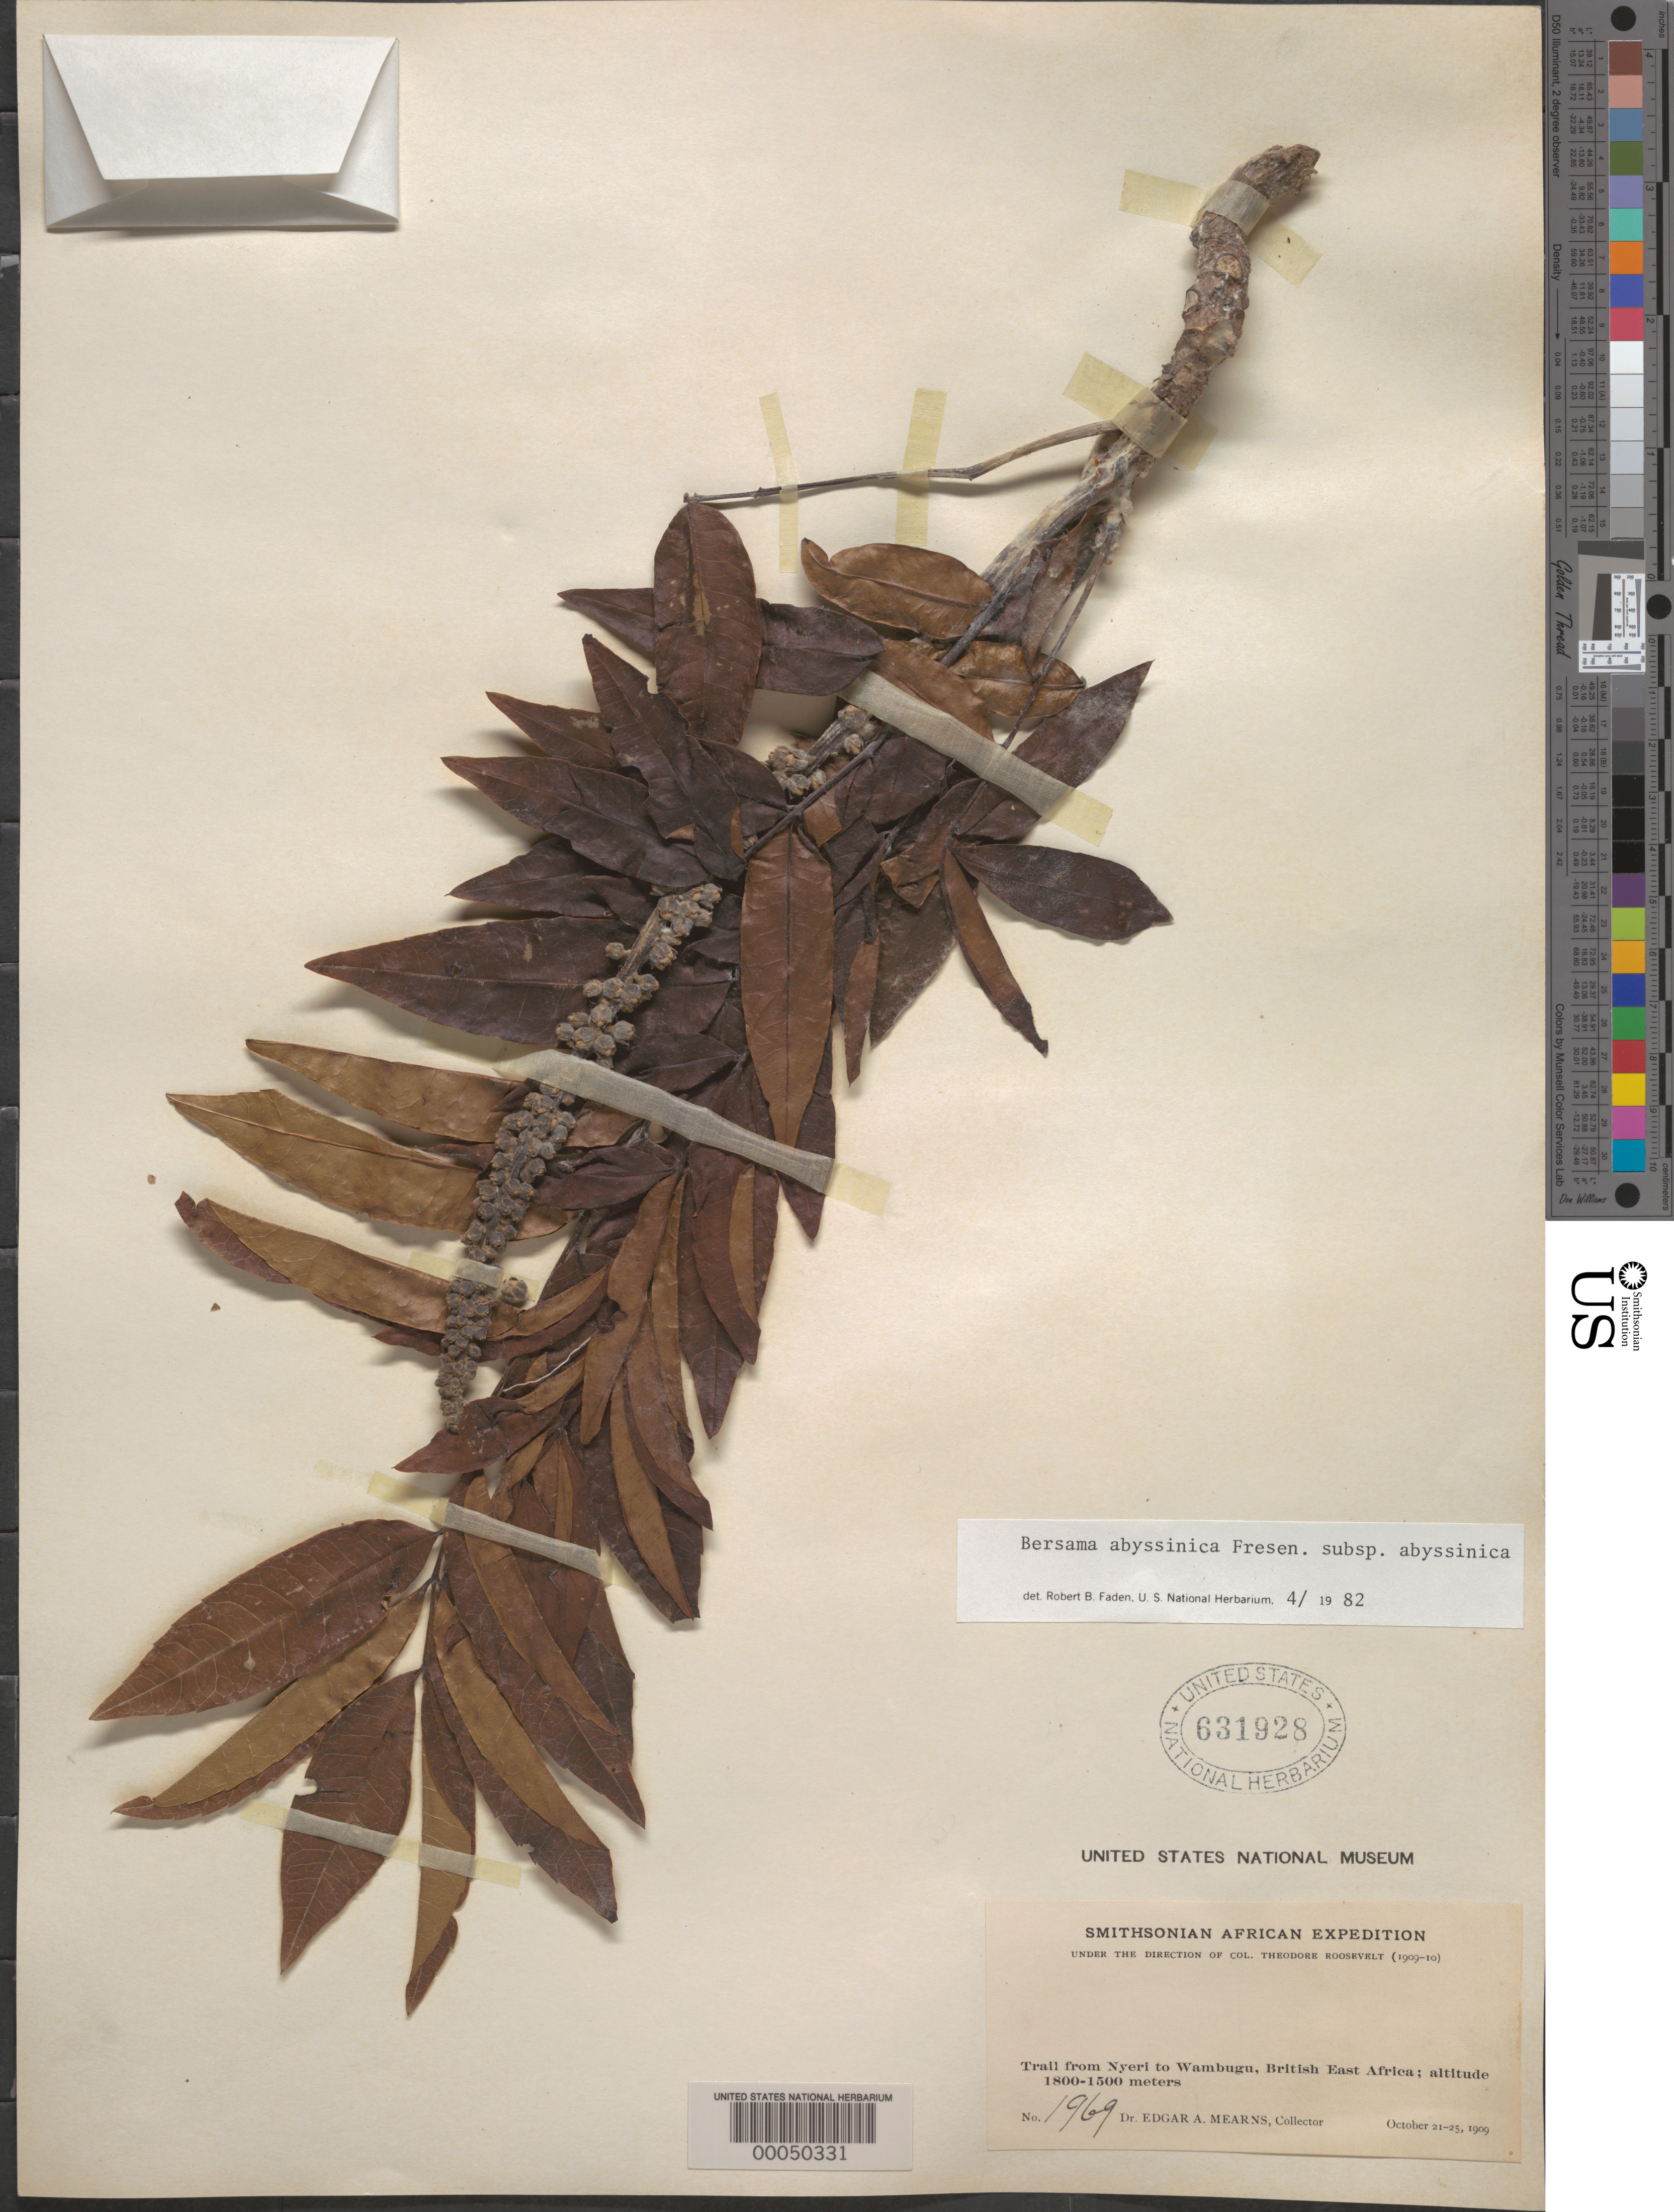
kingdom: Plantae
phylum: Tracheophyta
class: Magnoliopsida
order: Geraniales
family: Melianthaceae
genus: Bersama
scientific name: Bersama abyssinica subsp. abyssinica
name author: Fresen.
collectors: E. A. Mearns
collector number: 1969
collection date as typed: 21 Oct 1909 to 25 Oct 1909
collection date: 1909-10-21/1909-10-25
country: Kenya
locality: Trail from nyeri wo wambugu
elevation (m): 1800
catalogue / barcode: US 631928